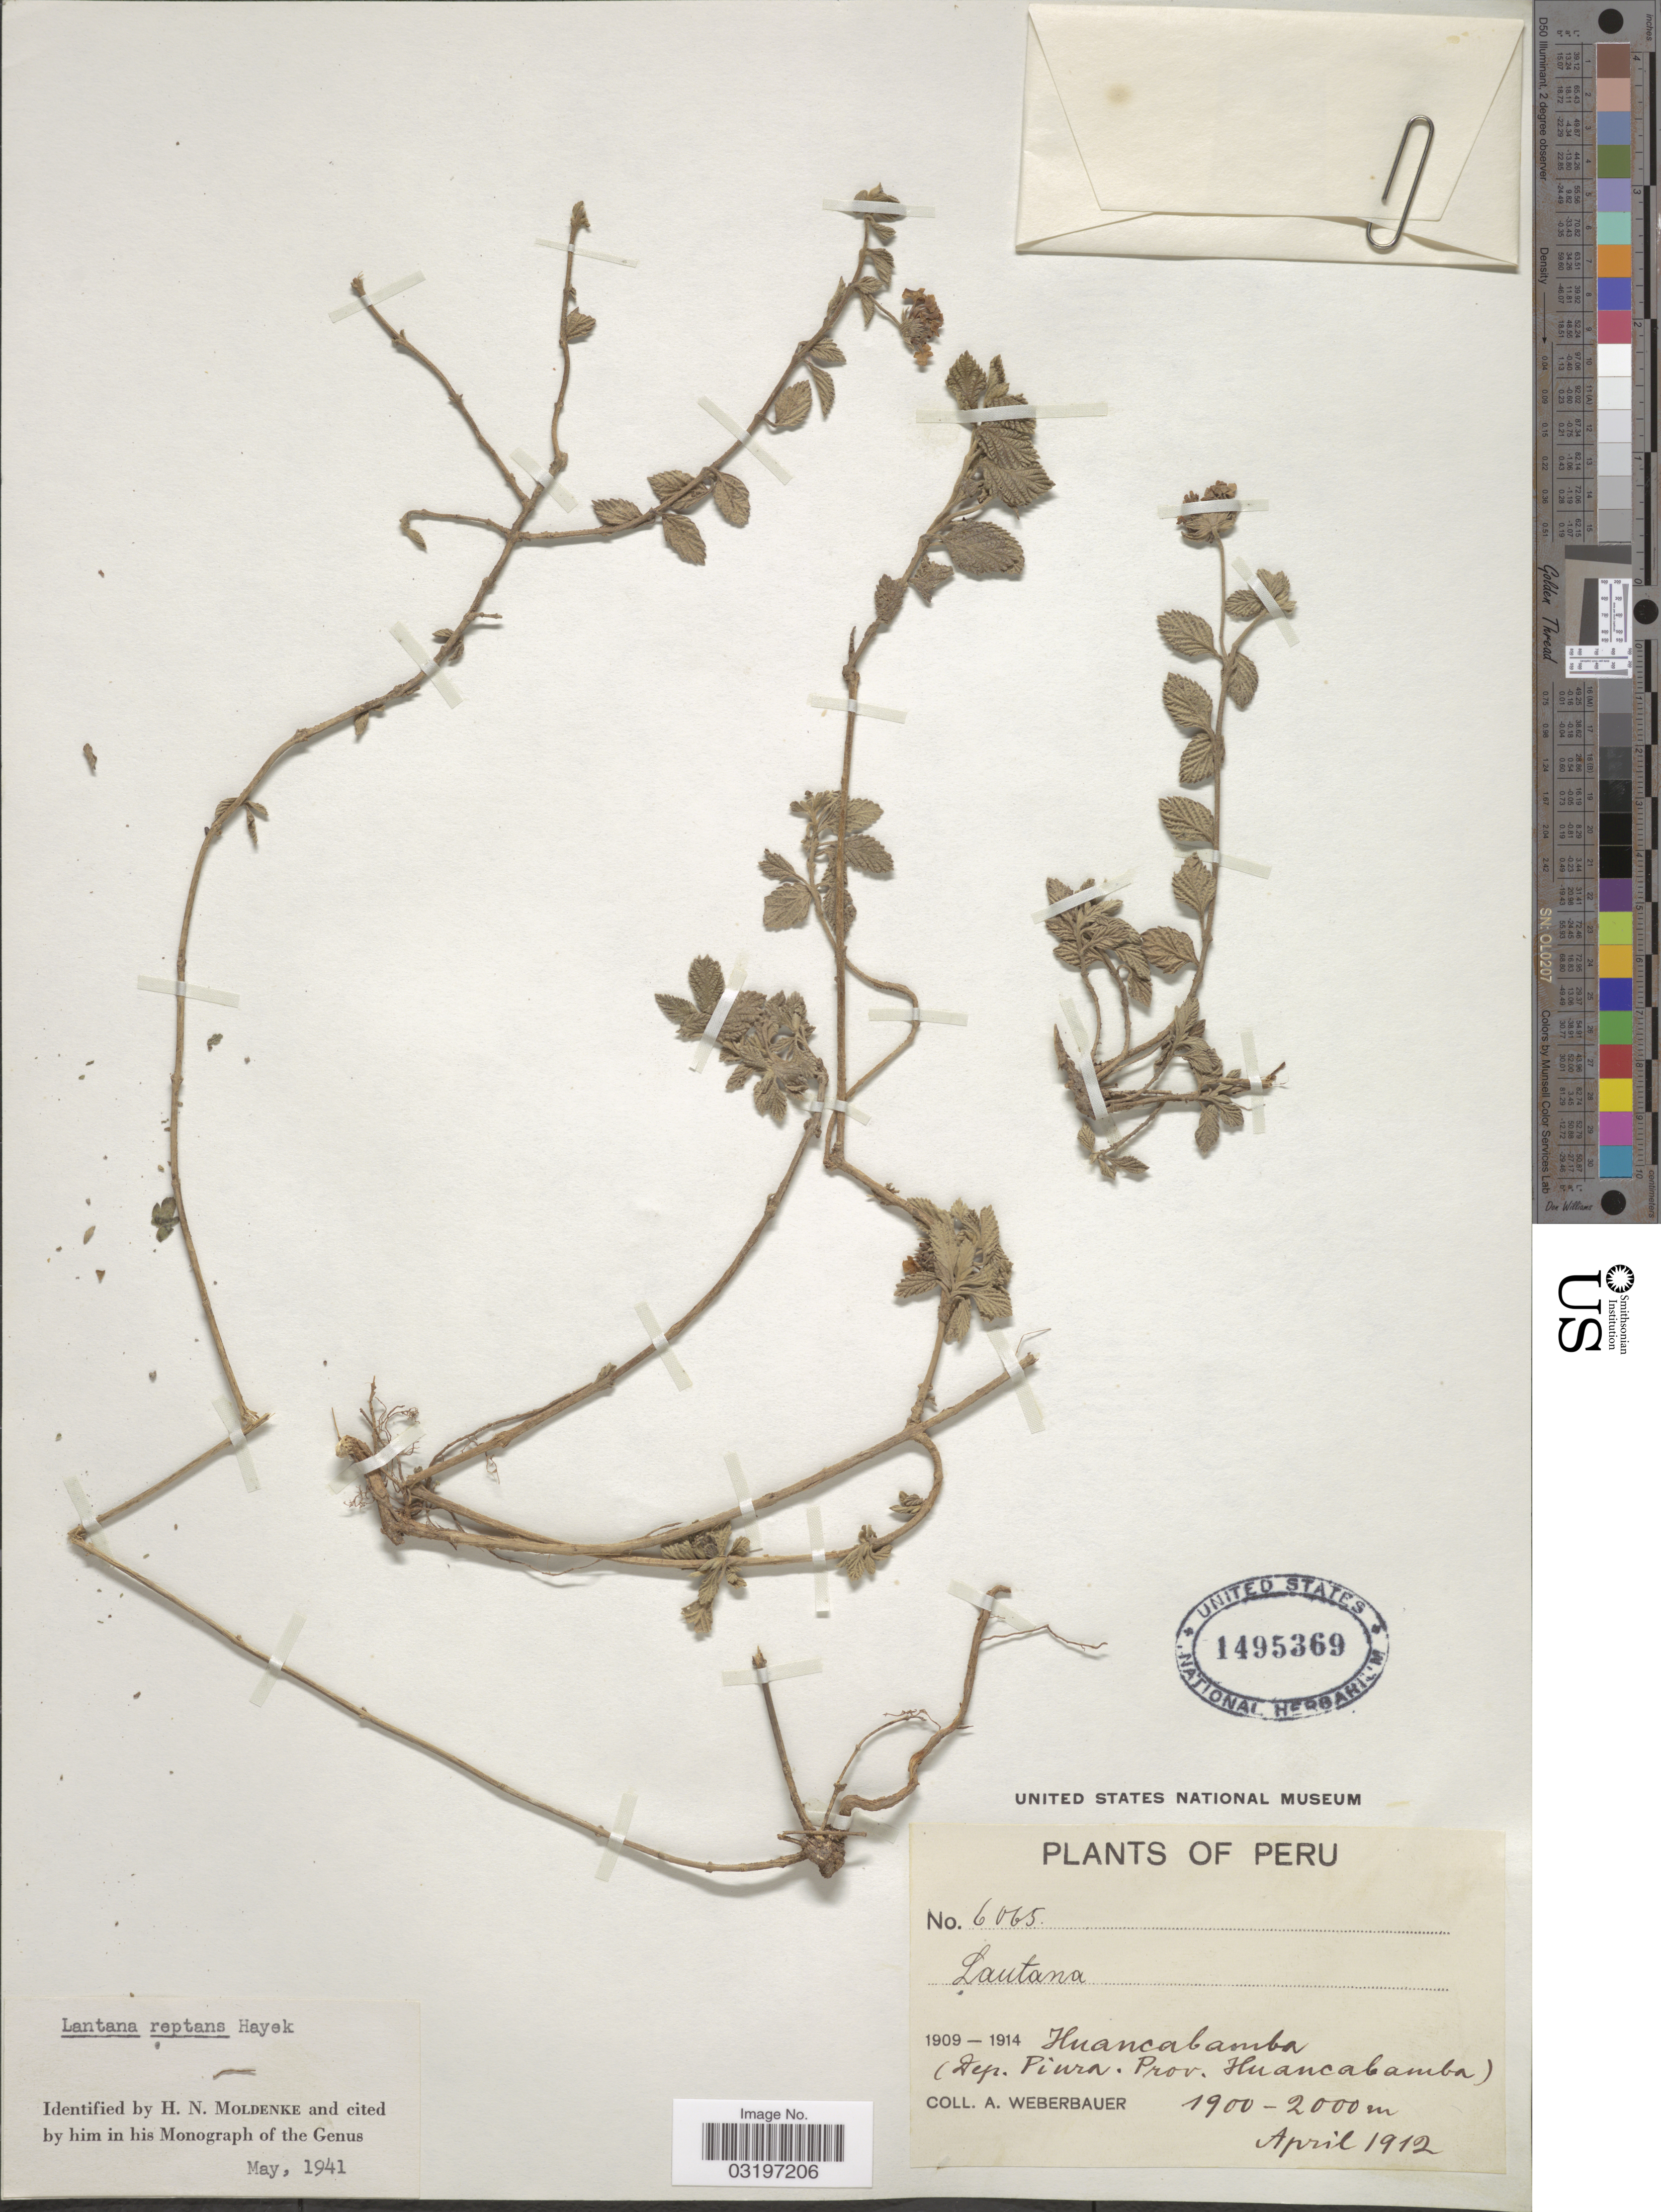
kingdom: Plantae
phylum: Tracheophyta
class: Magnoliopsida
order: Lamiales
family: Verbenaceae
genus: Lantana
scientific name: Lantana reptans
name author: Hayek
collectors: A. Weberbauer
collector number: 6065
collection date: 1912-04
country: Peru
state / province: Piura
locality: Huancabamba (Dep. Piura).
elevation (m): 1900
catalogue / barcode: US 1495369